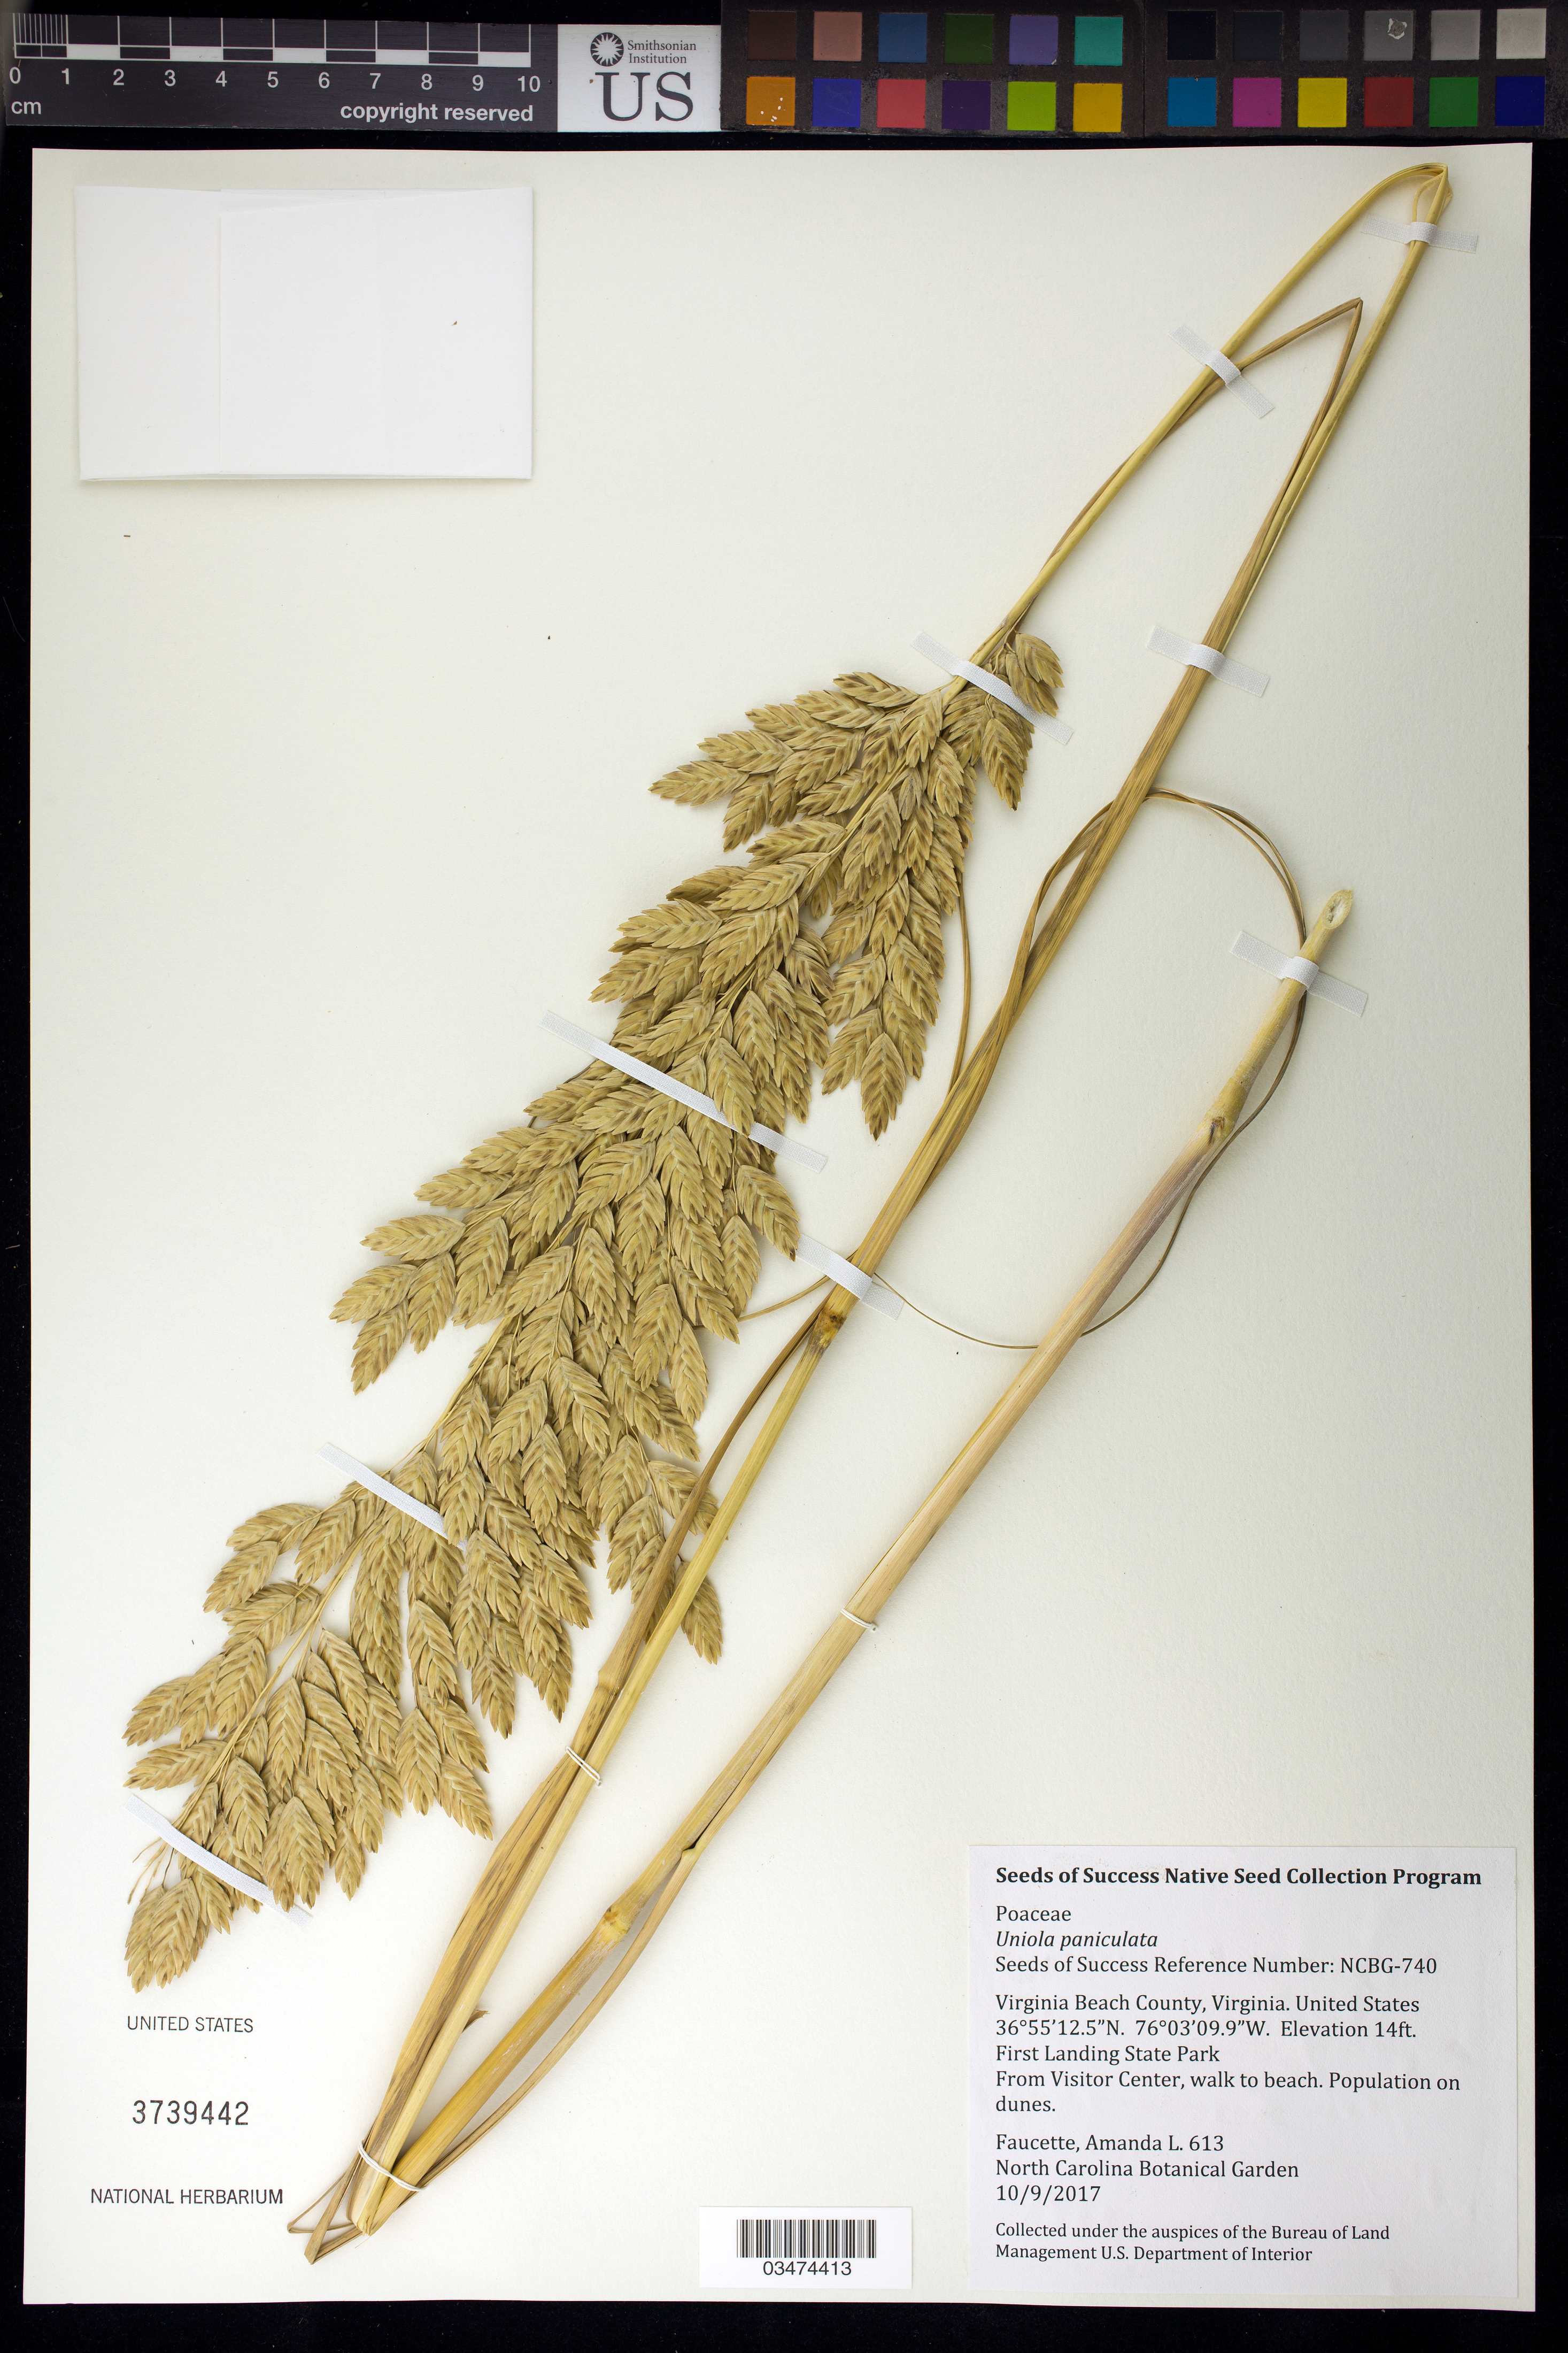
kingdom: Plantae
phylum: Tracheophyta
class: Liliopsida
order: Poales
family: Poaceae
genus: Uniola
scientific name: Uniola paniculata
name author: L.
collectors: A. Faucette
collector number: NCBG-740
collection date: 2017-10-09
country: United States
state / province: Virginia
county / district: City of Virginia Beach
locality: First Landing State Park. From Visitor Center walk to beach.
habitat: Dunes.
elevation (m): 4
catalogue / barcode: US 3739442